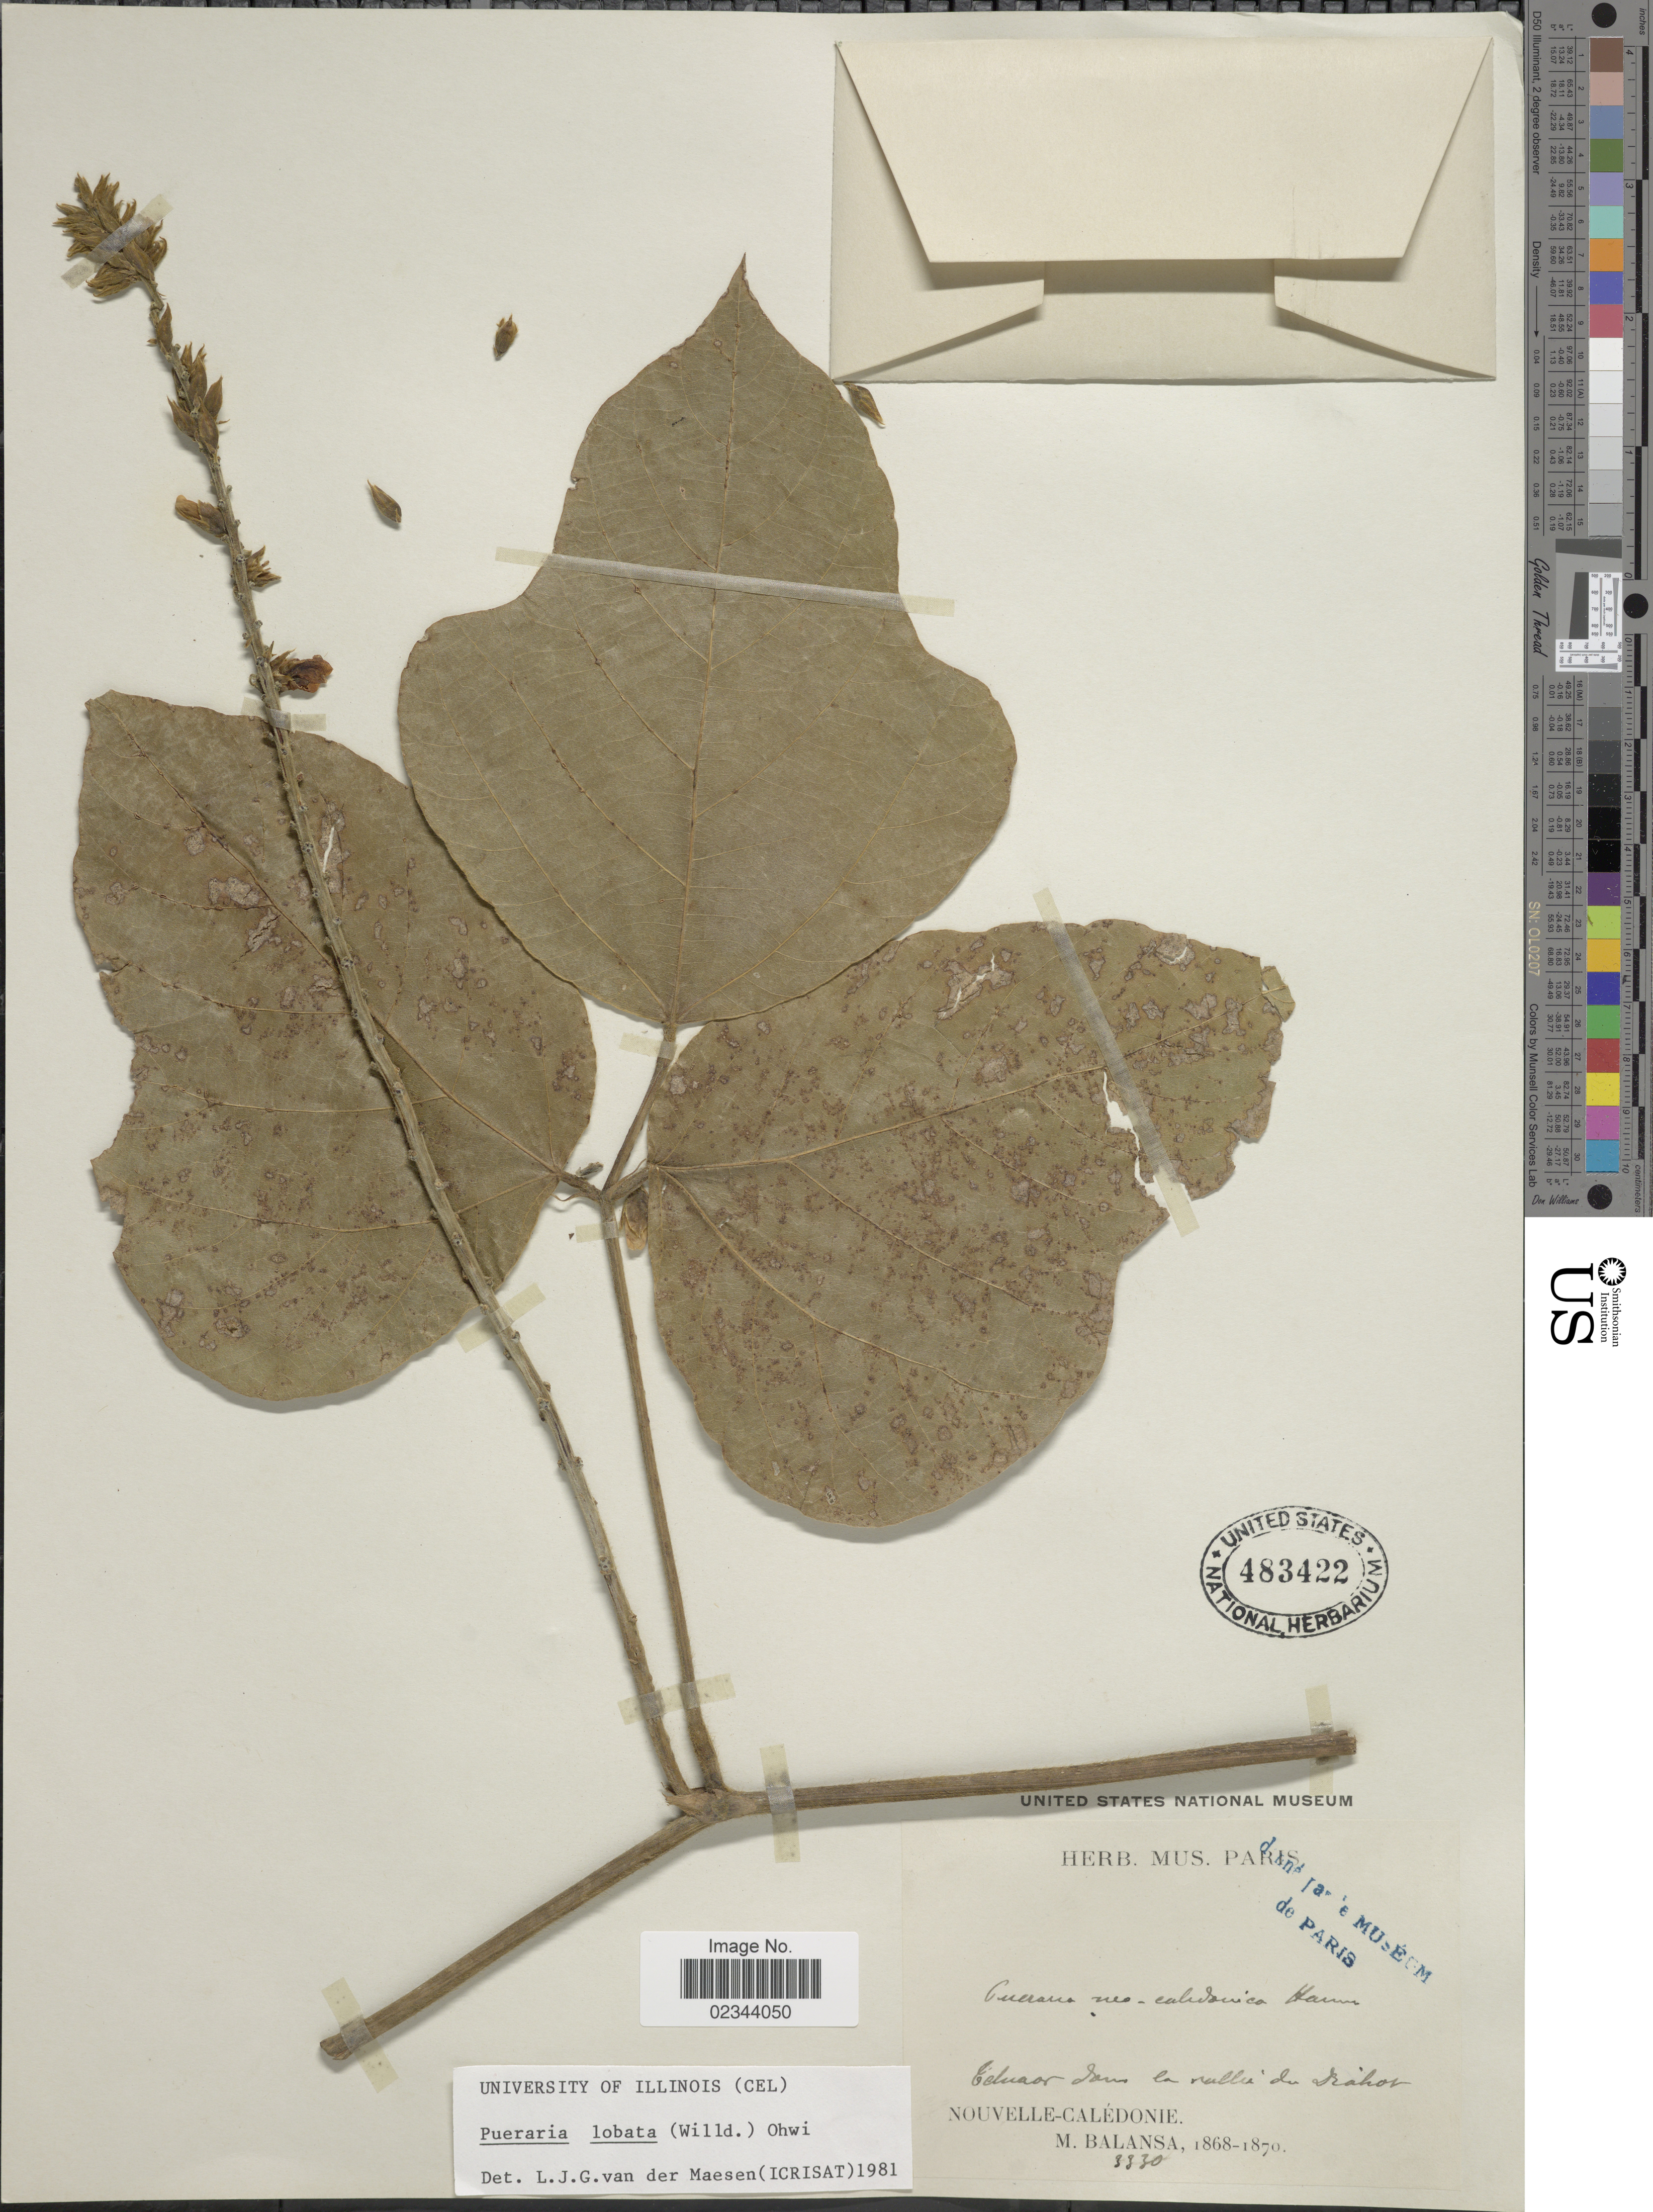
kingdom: Plantae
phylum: Tracheophyta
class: Magnoliopsida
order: Fabales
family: Fabaceae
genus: Pueraria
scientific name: Pueraria lobata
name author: (Willd.) Ohwi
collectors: B. Balansa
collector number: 3330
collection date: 1868/1870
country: New Caledonia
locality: Eduaor dans la nulia du Drahor, Nouvelle-Caledonie [interpreted]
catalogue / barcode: US 483422